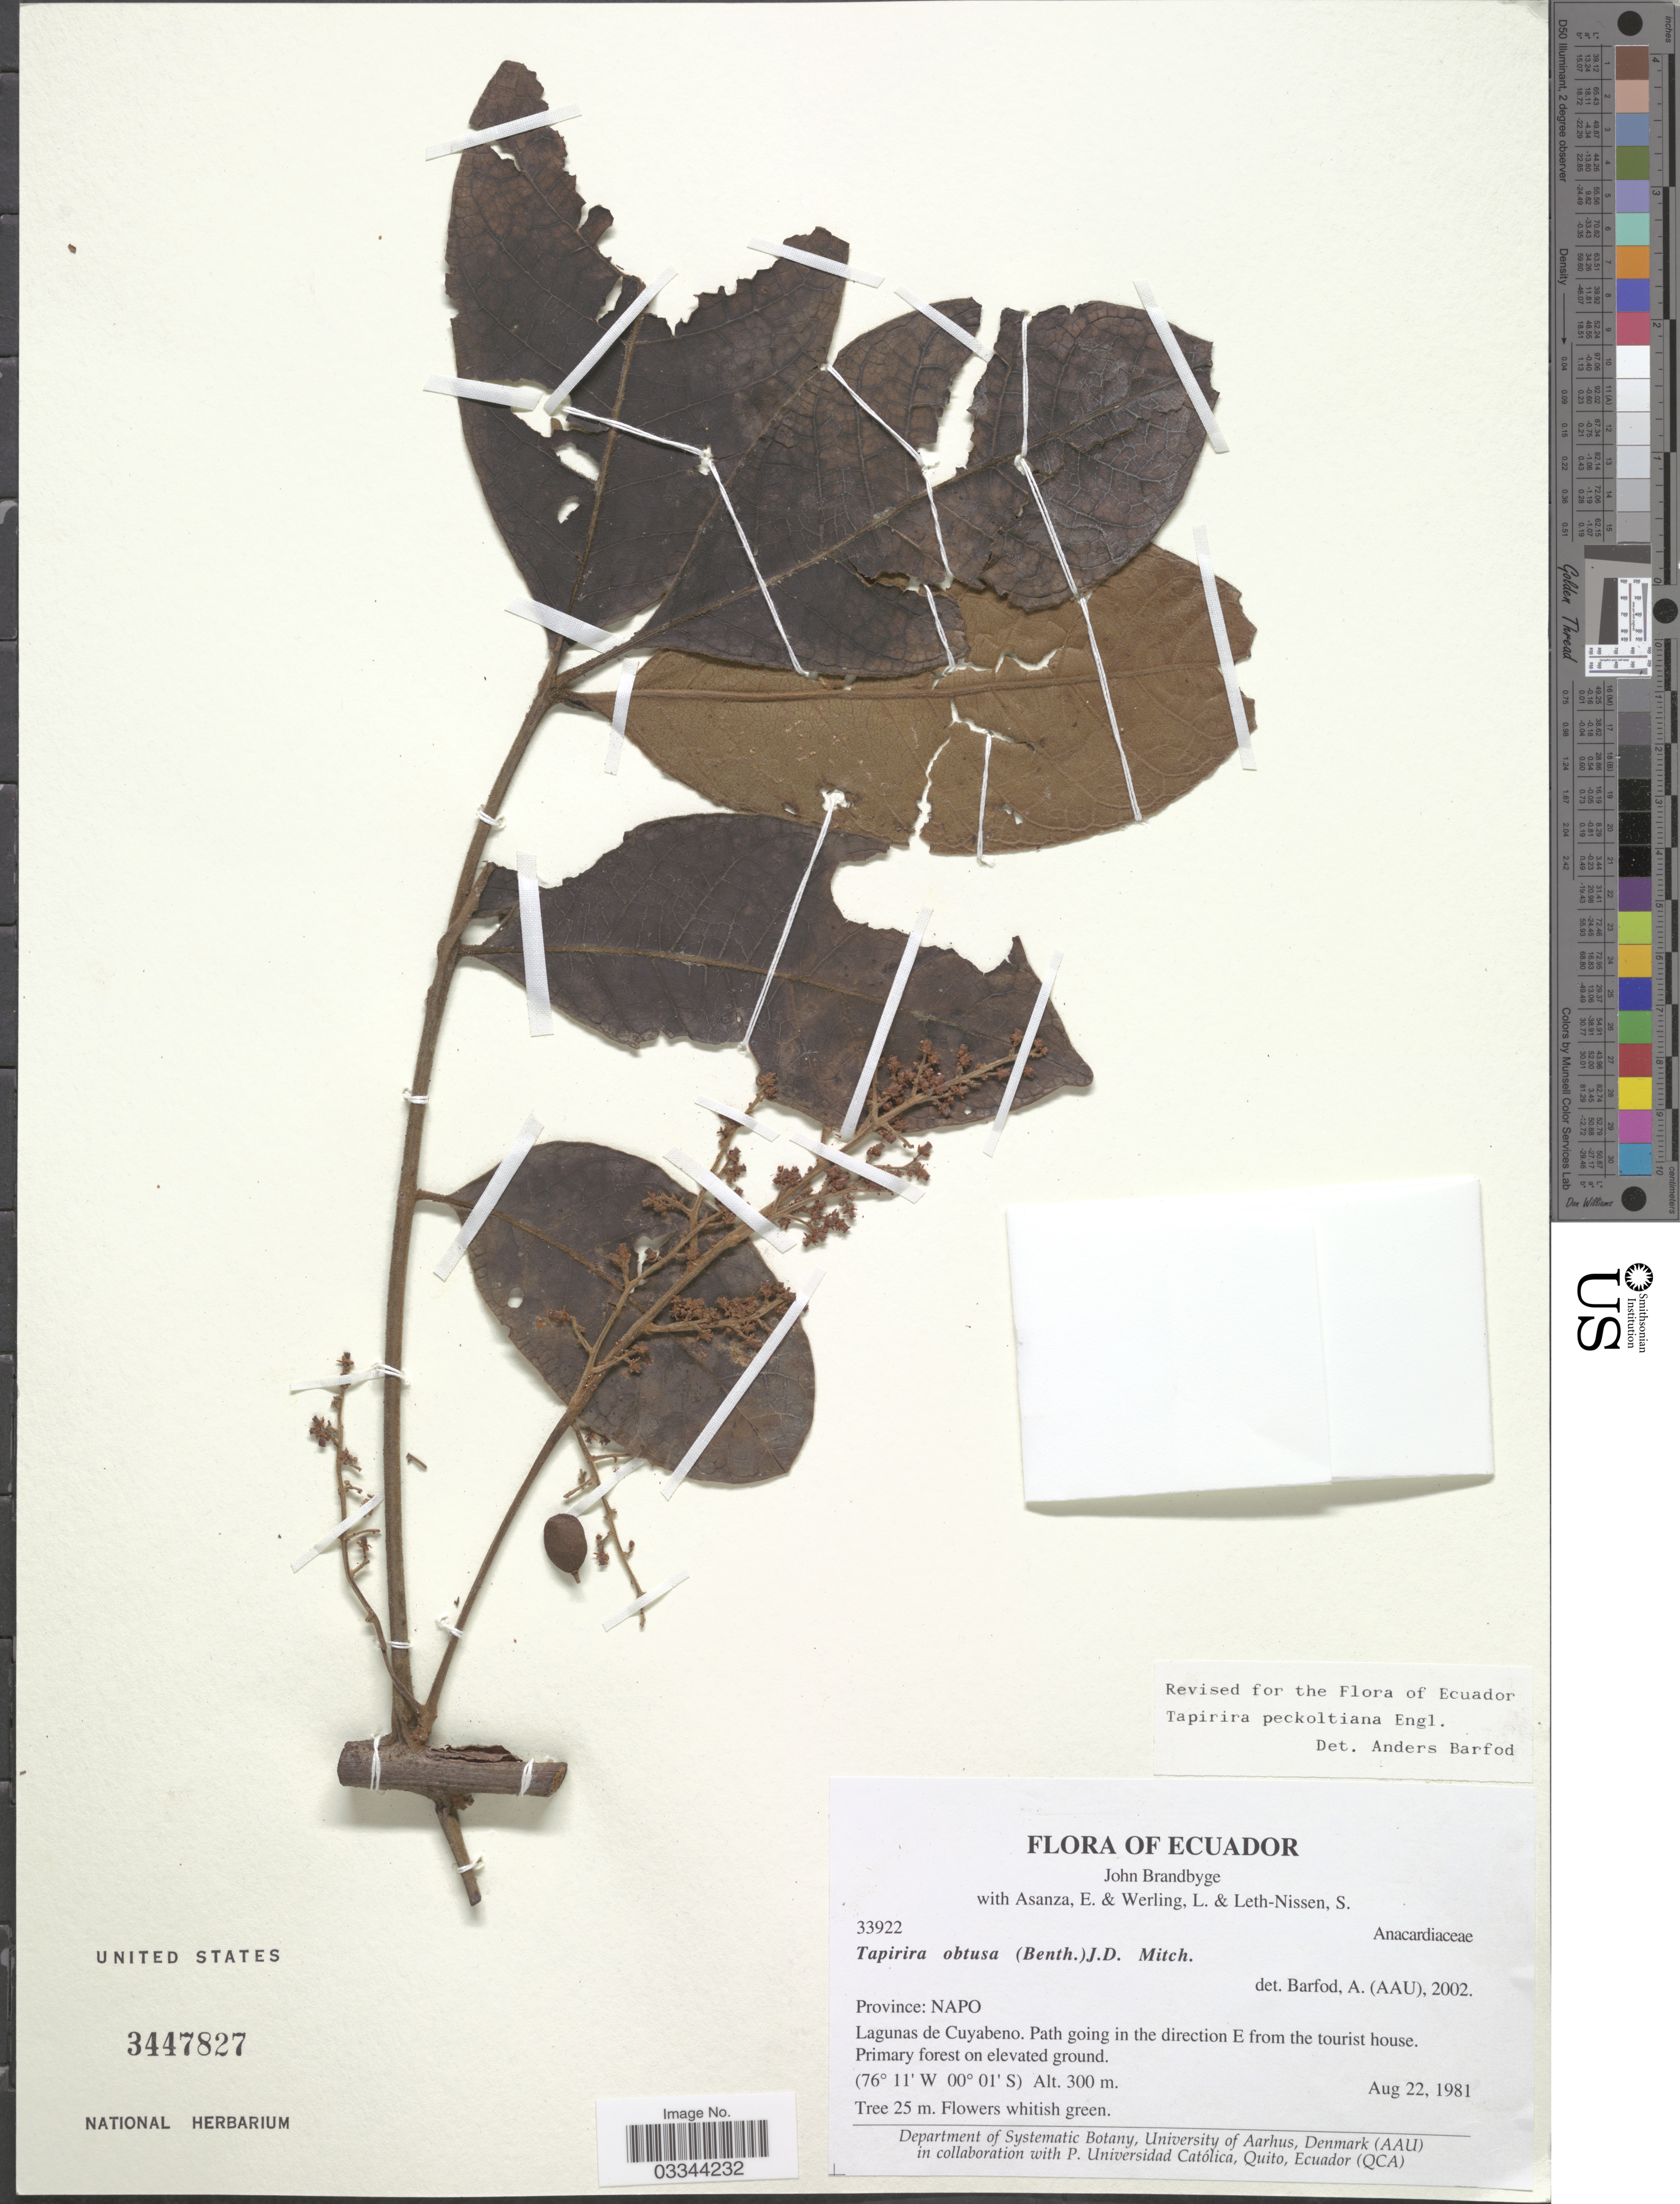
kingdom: Plantae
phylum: Tracheophyta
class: Magnoliopsida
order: Sapindales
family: Anacardiaceae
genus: Tapirira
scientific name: Tapirira obtusa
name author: (Benth.) J.D. Mitch.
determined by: Mitchell, John D.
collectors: J. Brandbyge, E. Asanza, L. Werling & S. Leth-Nissen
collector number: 33922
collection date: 1981-08-22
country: Ecuador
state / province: Napo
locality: Lagunas de Cuyabeno. Path going in the direction E from the tourist house.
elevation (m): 300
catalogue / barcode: US 3447827